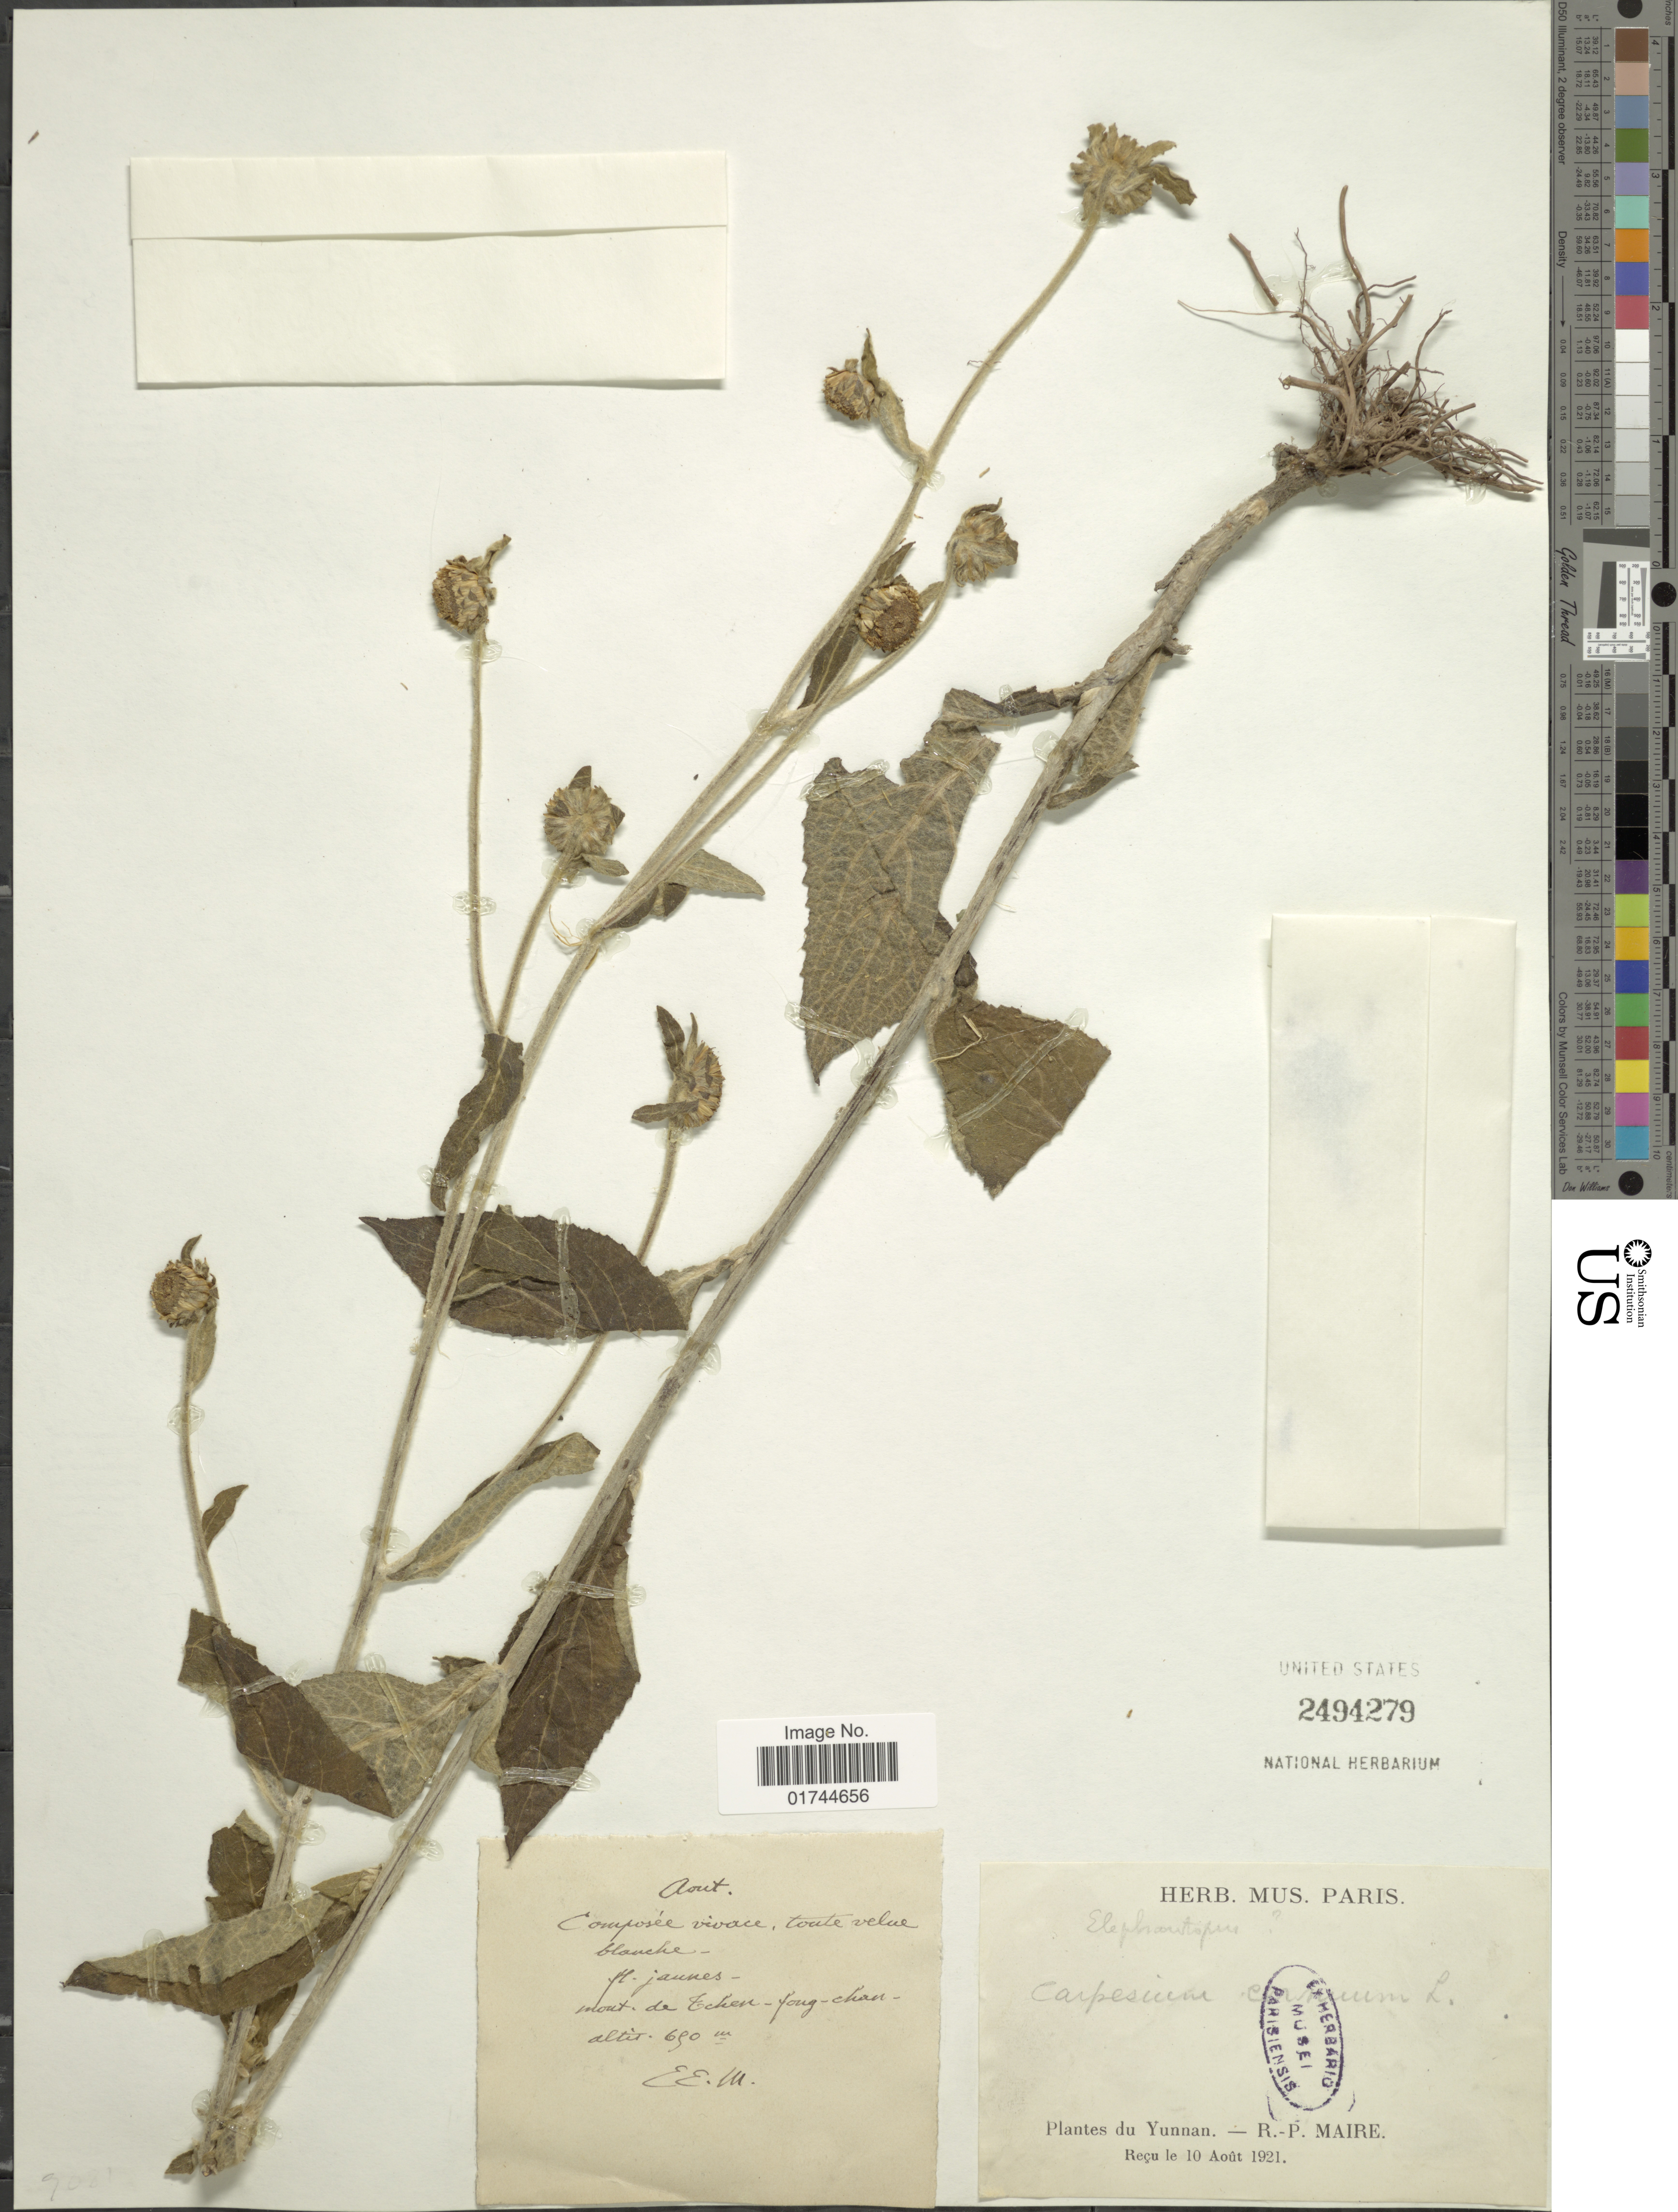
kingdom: Plantae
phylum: Tracheophyta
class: Magnoliopsida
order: Asterales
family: Asteraceae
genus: Carpesium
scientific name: Carpesium cernum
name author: L.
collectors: R.-P. Maire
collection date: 1921-08-10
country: China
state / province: Yunnan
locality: Mont. de Echen-fong-chan [interpreted]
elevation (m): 650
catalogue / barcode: US 2494279